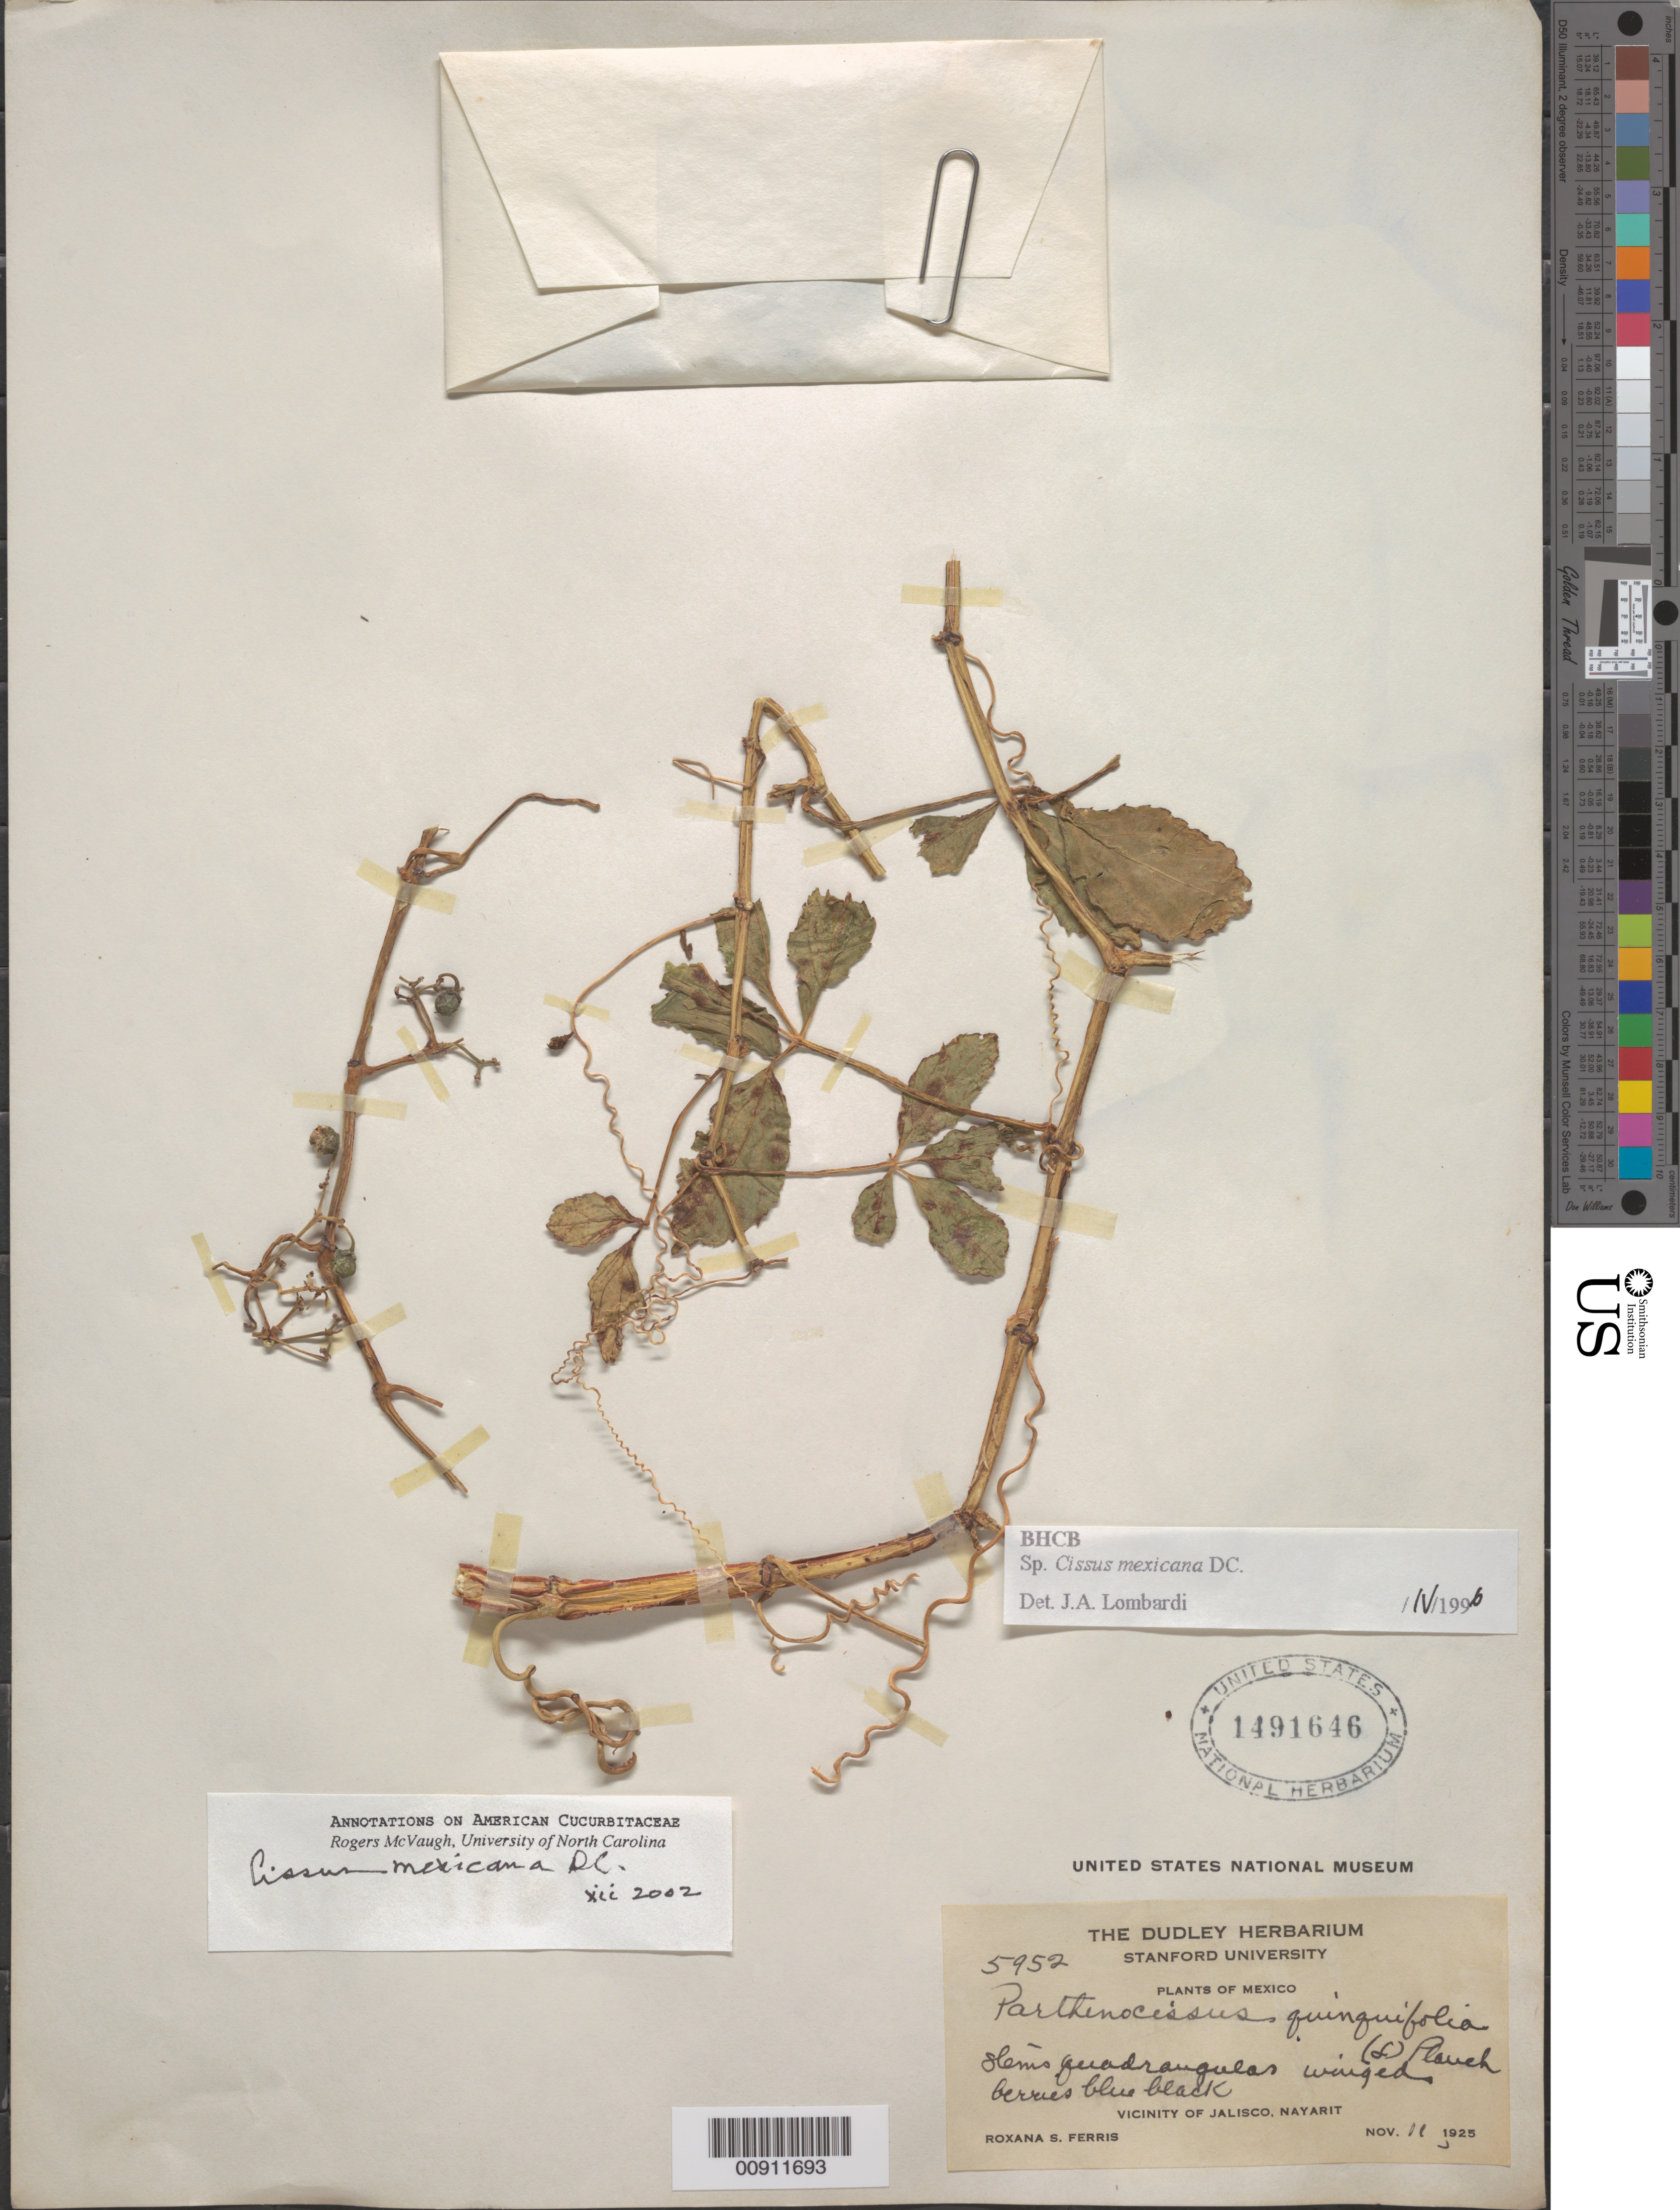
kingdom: Plantae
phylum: Tracheophyta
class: Magnoliopsida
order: Vitales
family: Vitaceae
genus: Cissus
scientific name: Cissus mexicana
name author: DC.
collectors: R. S. Ferris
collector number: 5952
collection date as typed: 11 Nov 1925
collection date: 1925-11-11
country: Mexico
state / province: Nayarit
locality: Vicinity of Jalisco, Nayarit.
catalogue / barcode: US 1491646